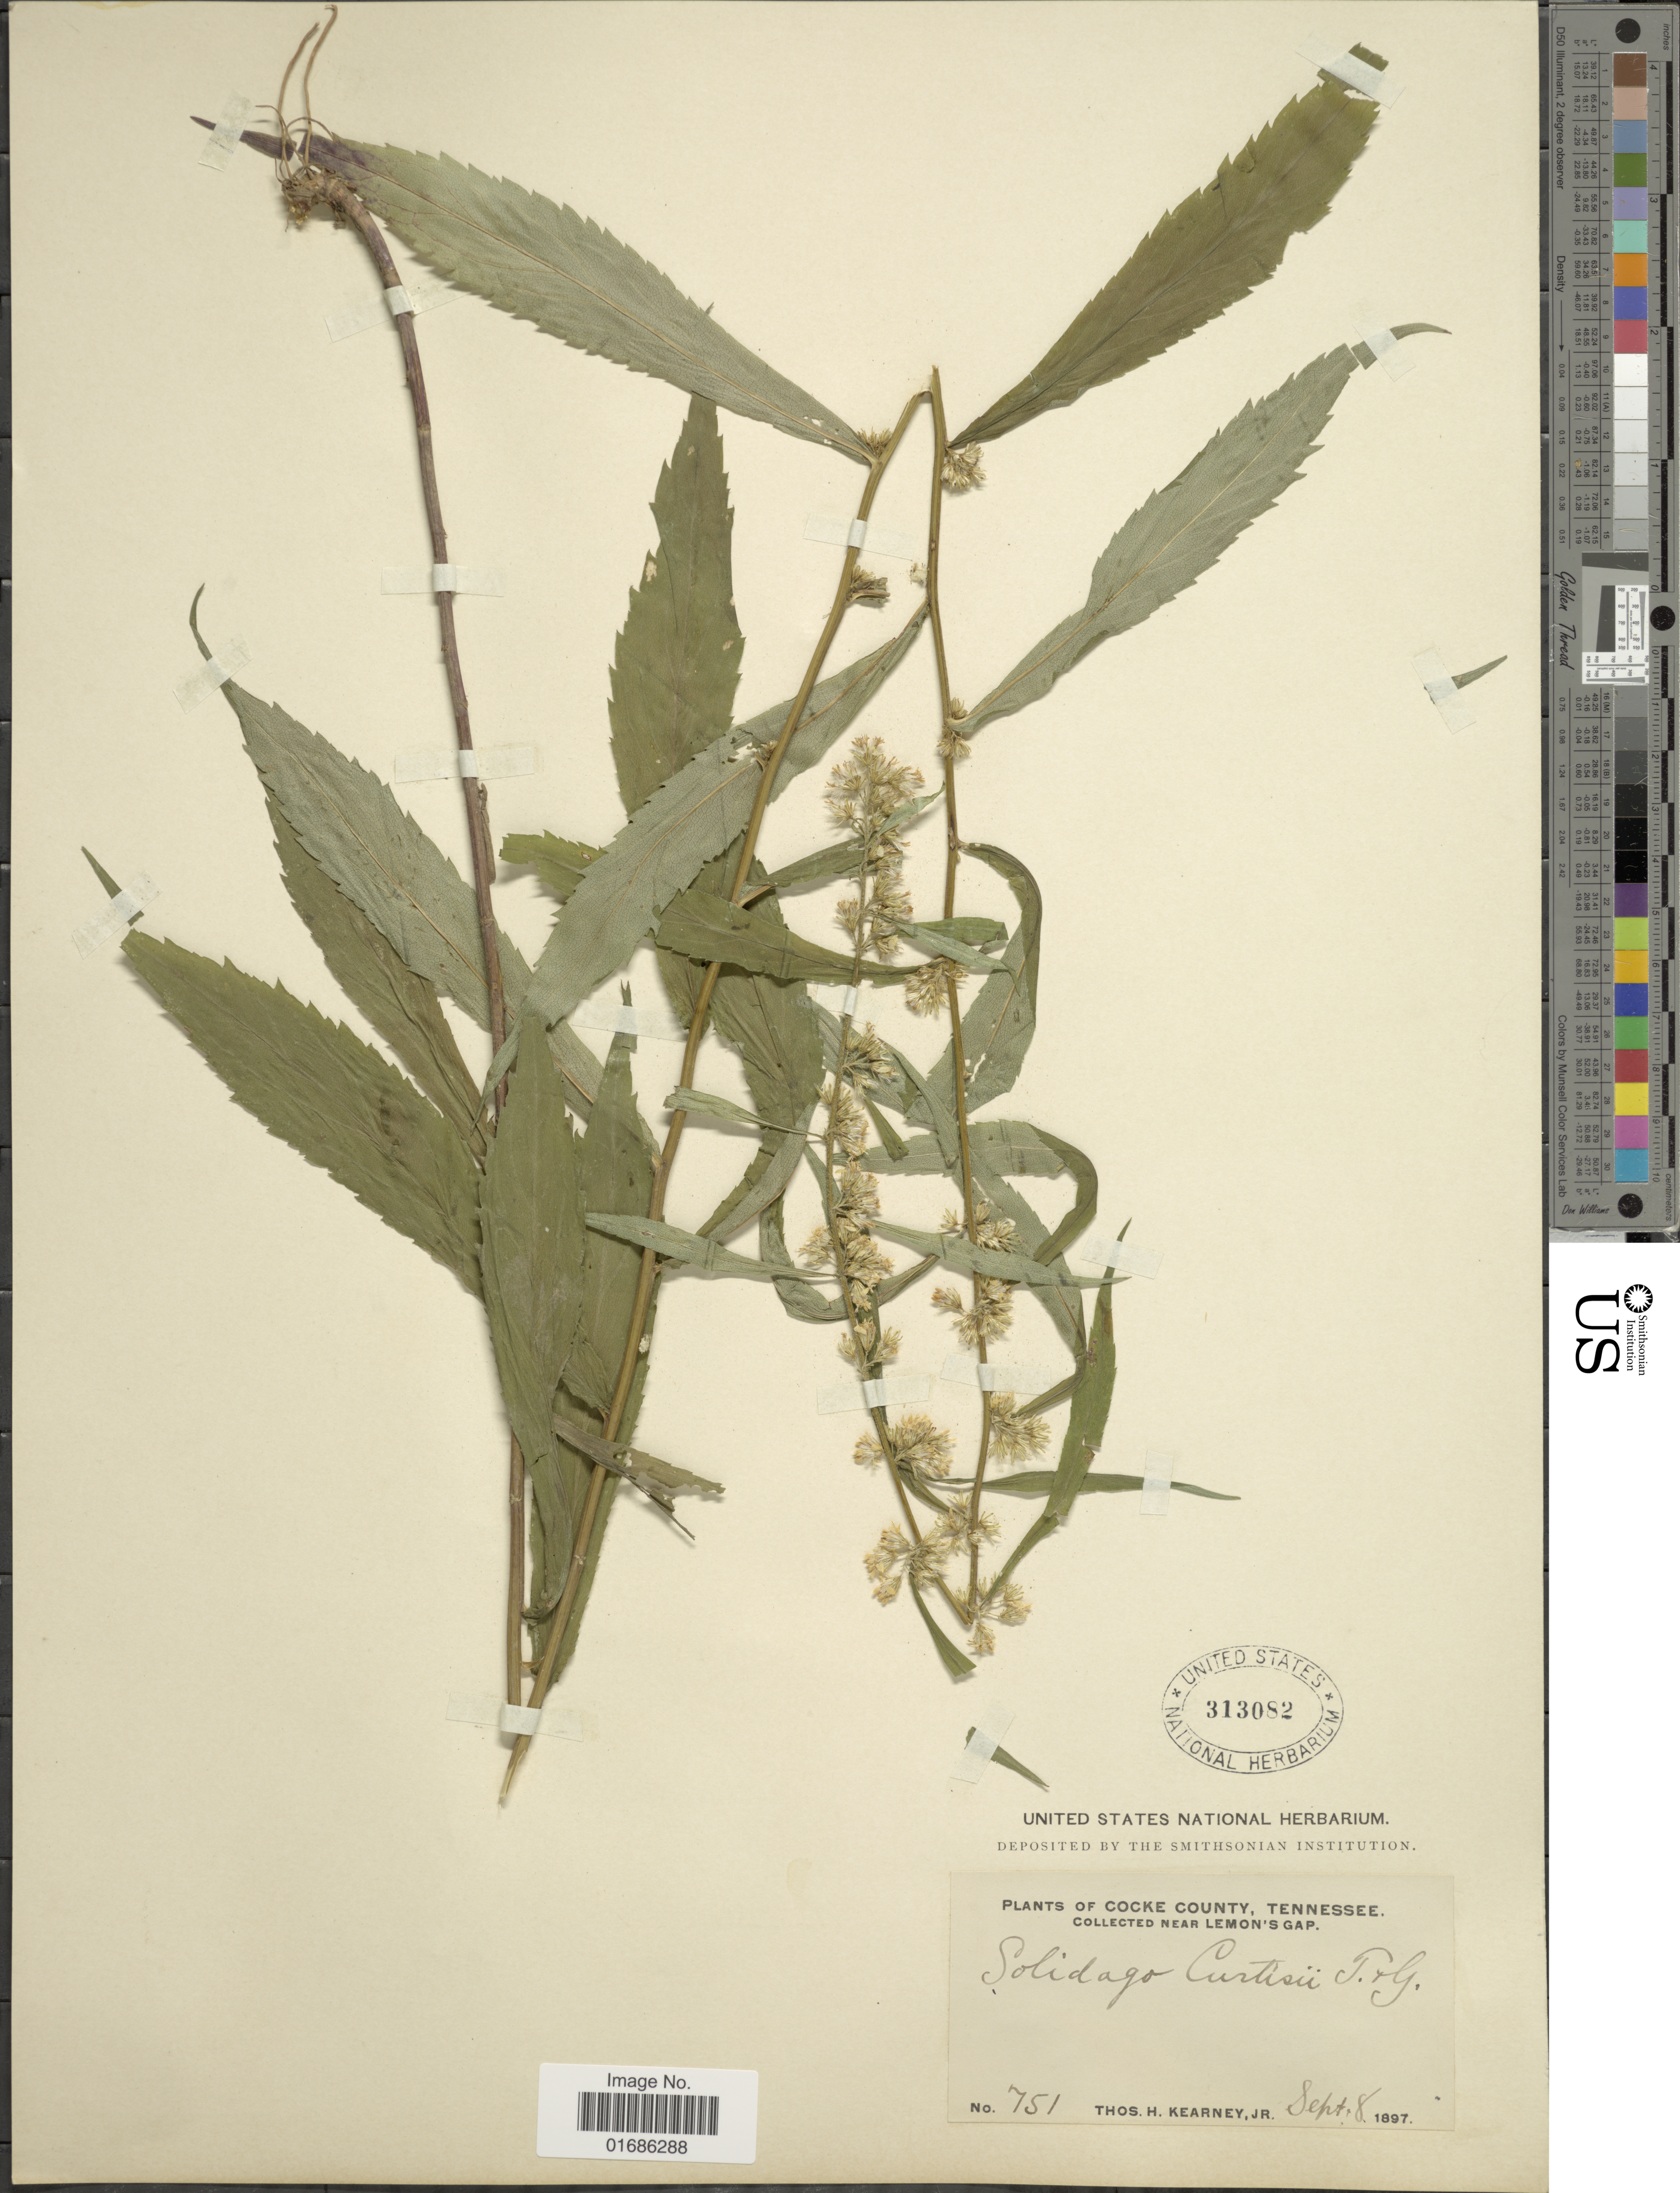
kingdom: Plantae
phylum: Tracheophyta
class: Magnoliopsida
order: Asterales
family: Asteraceae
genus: Solidago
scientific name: Solidago curtisii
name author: Torr. & A. Gray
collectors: T. H. Kearney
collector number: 751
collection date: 1897-09-08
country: United States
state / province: Tennessee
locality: Cocke County,near Lemon's Gap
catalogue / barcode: US 313082